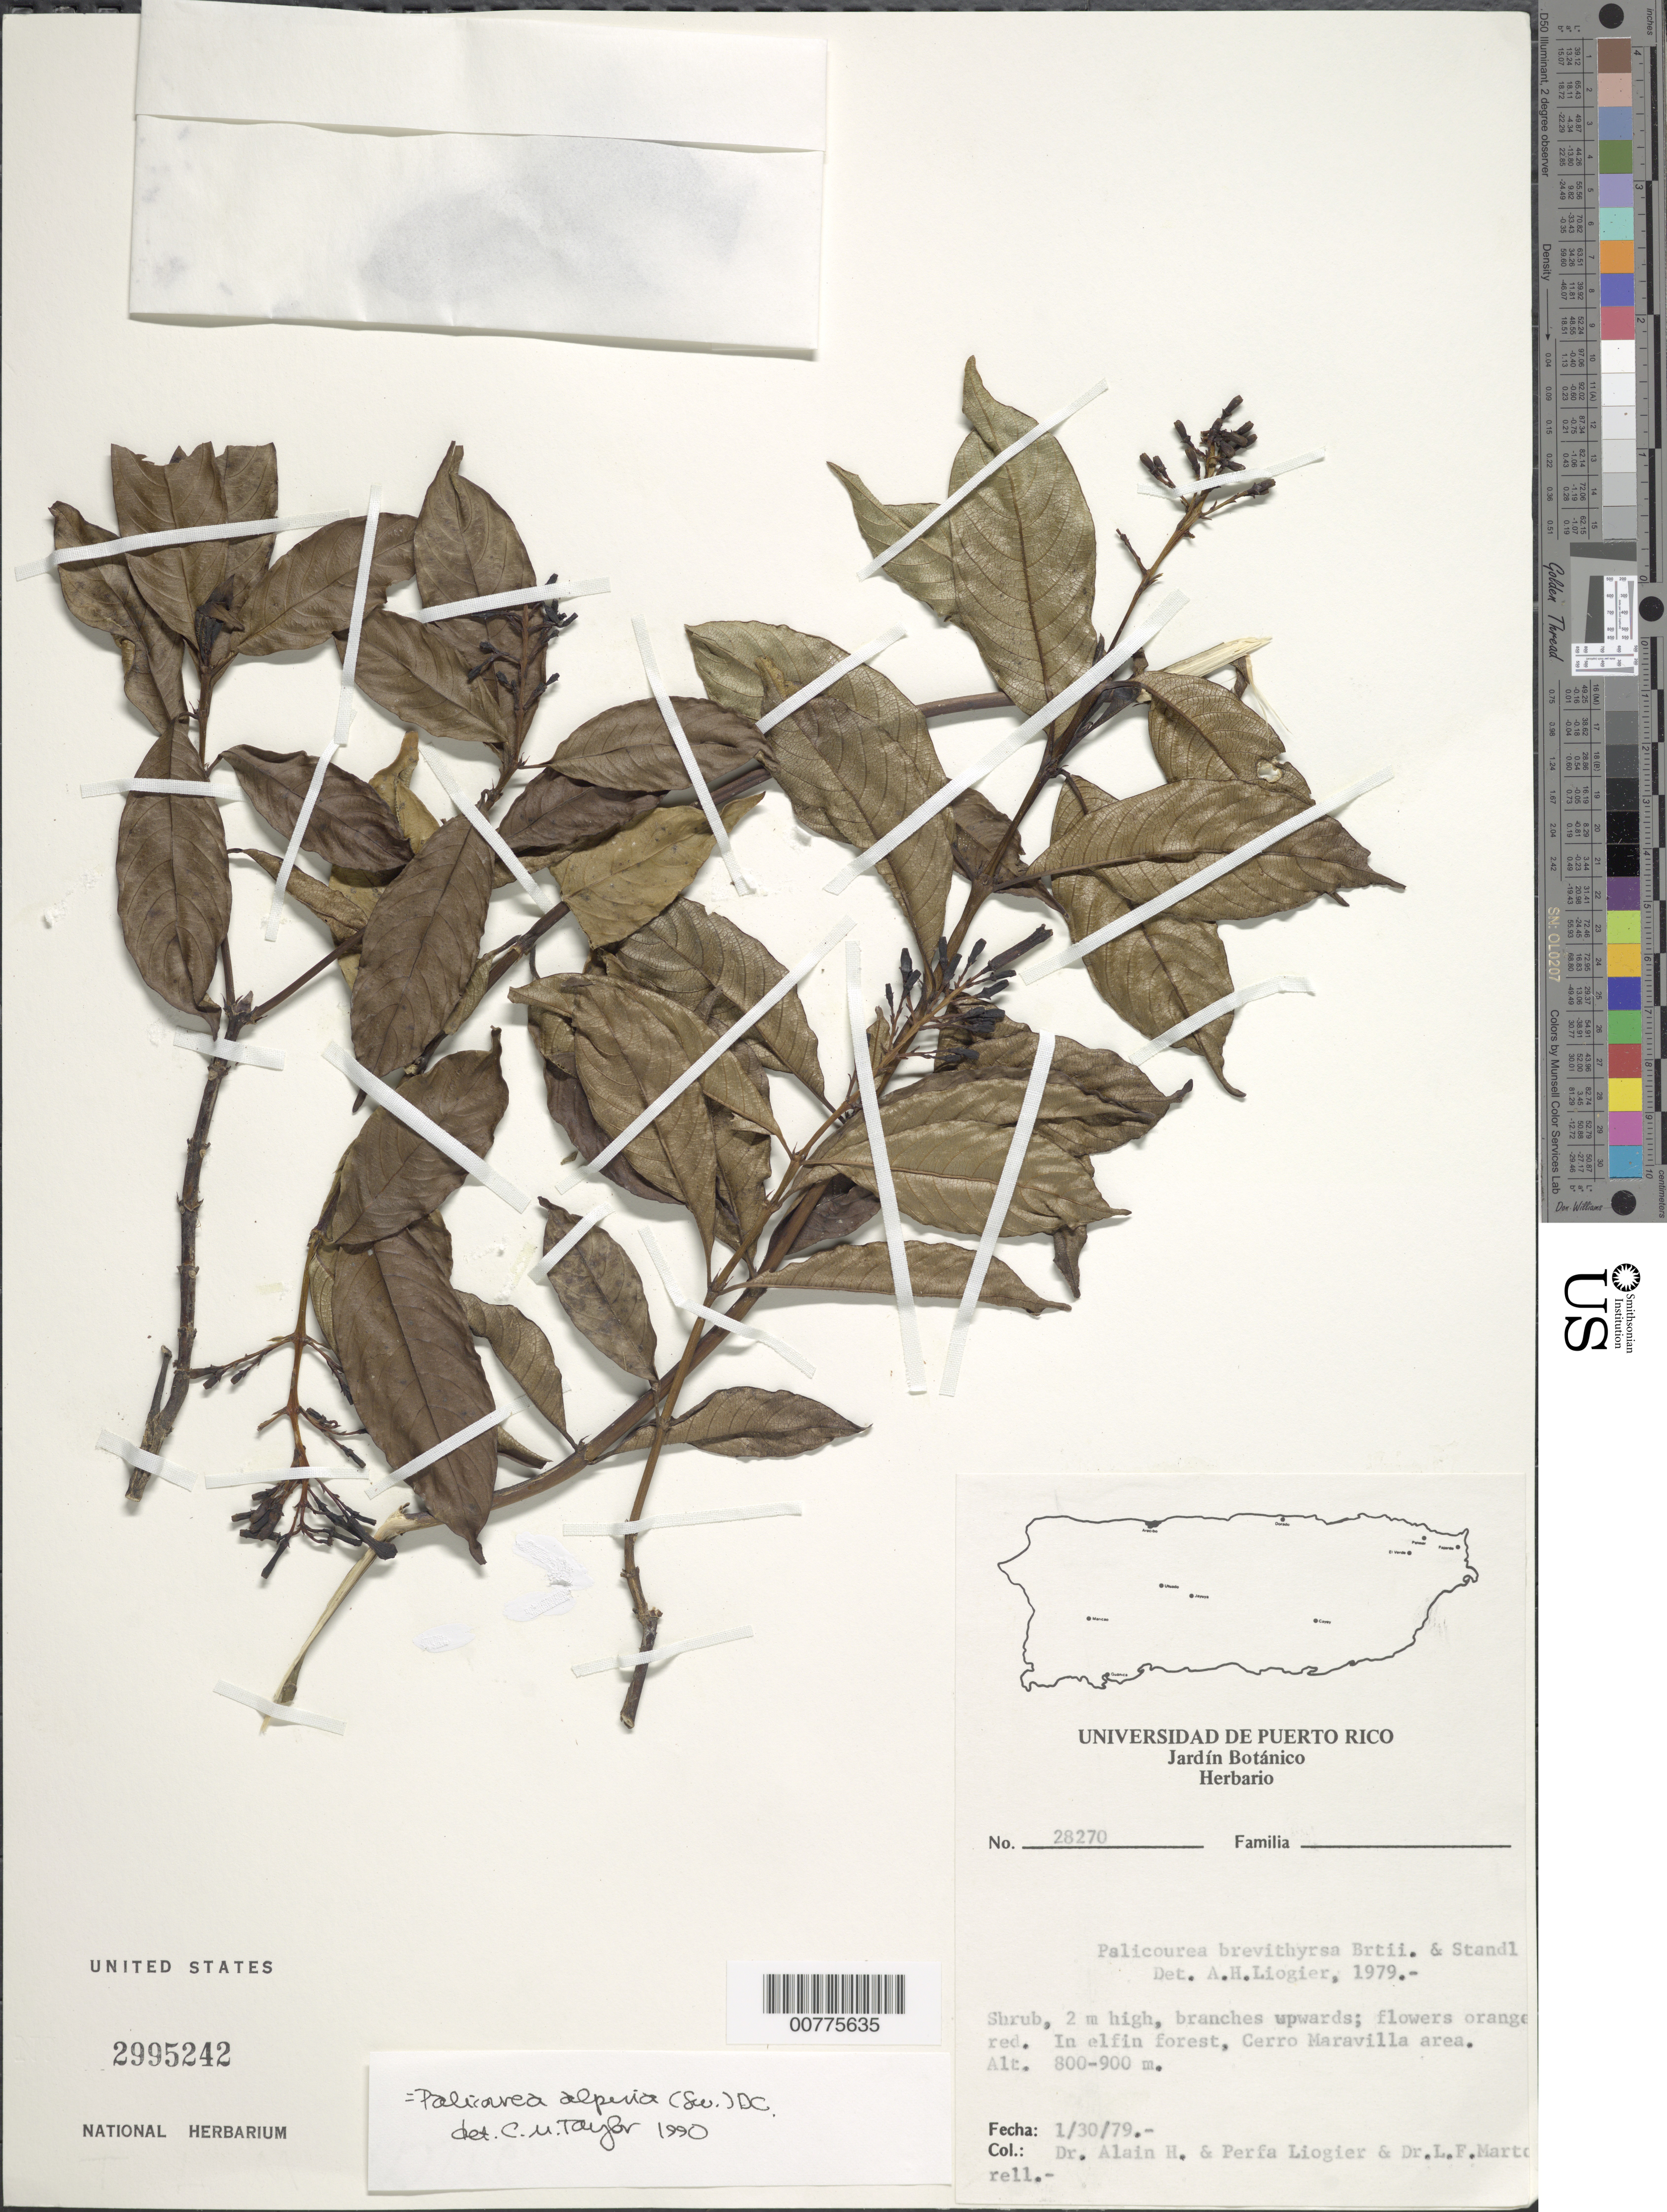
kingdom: Plantae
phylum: Tracheophyta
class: Magnoliopsida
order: Gentianales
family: Rubiaceae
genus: Palicourea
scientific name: Palicourea alpina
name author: (Sw.) DC.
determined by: Taylor, Charlotte M.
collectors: A. H. Liogier & M. P. Liogier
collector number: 28270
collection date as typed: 30 Jan 1979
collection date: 1979-01-30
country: Puerto Rico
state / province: Jayuya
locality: Cerro Maravilla area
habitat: Elfin forest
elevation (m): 800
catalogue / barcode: US 2995242